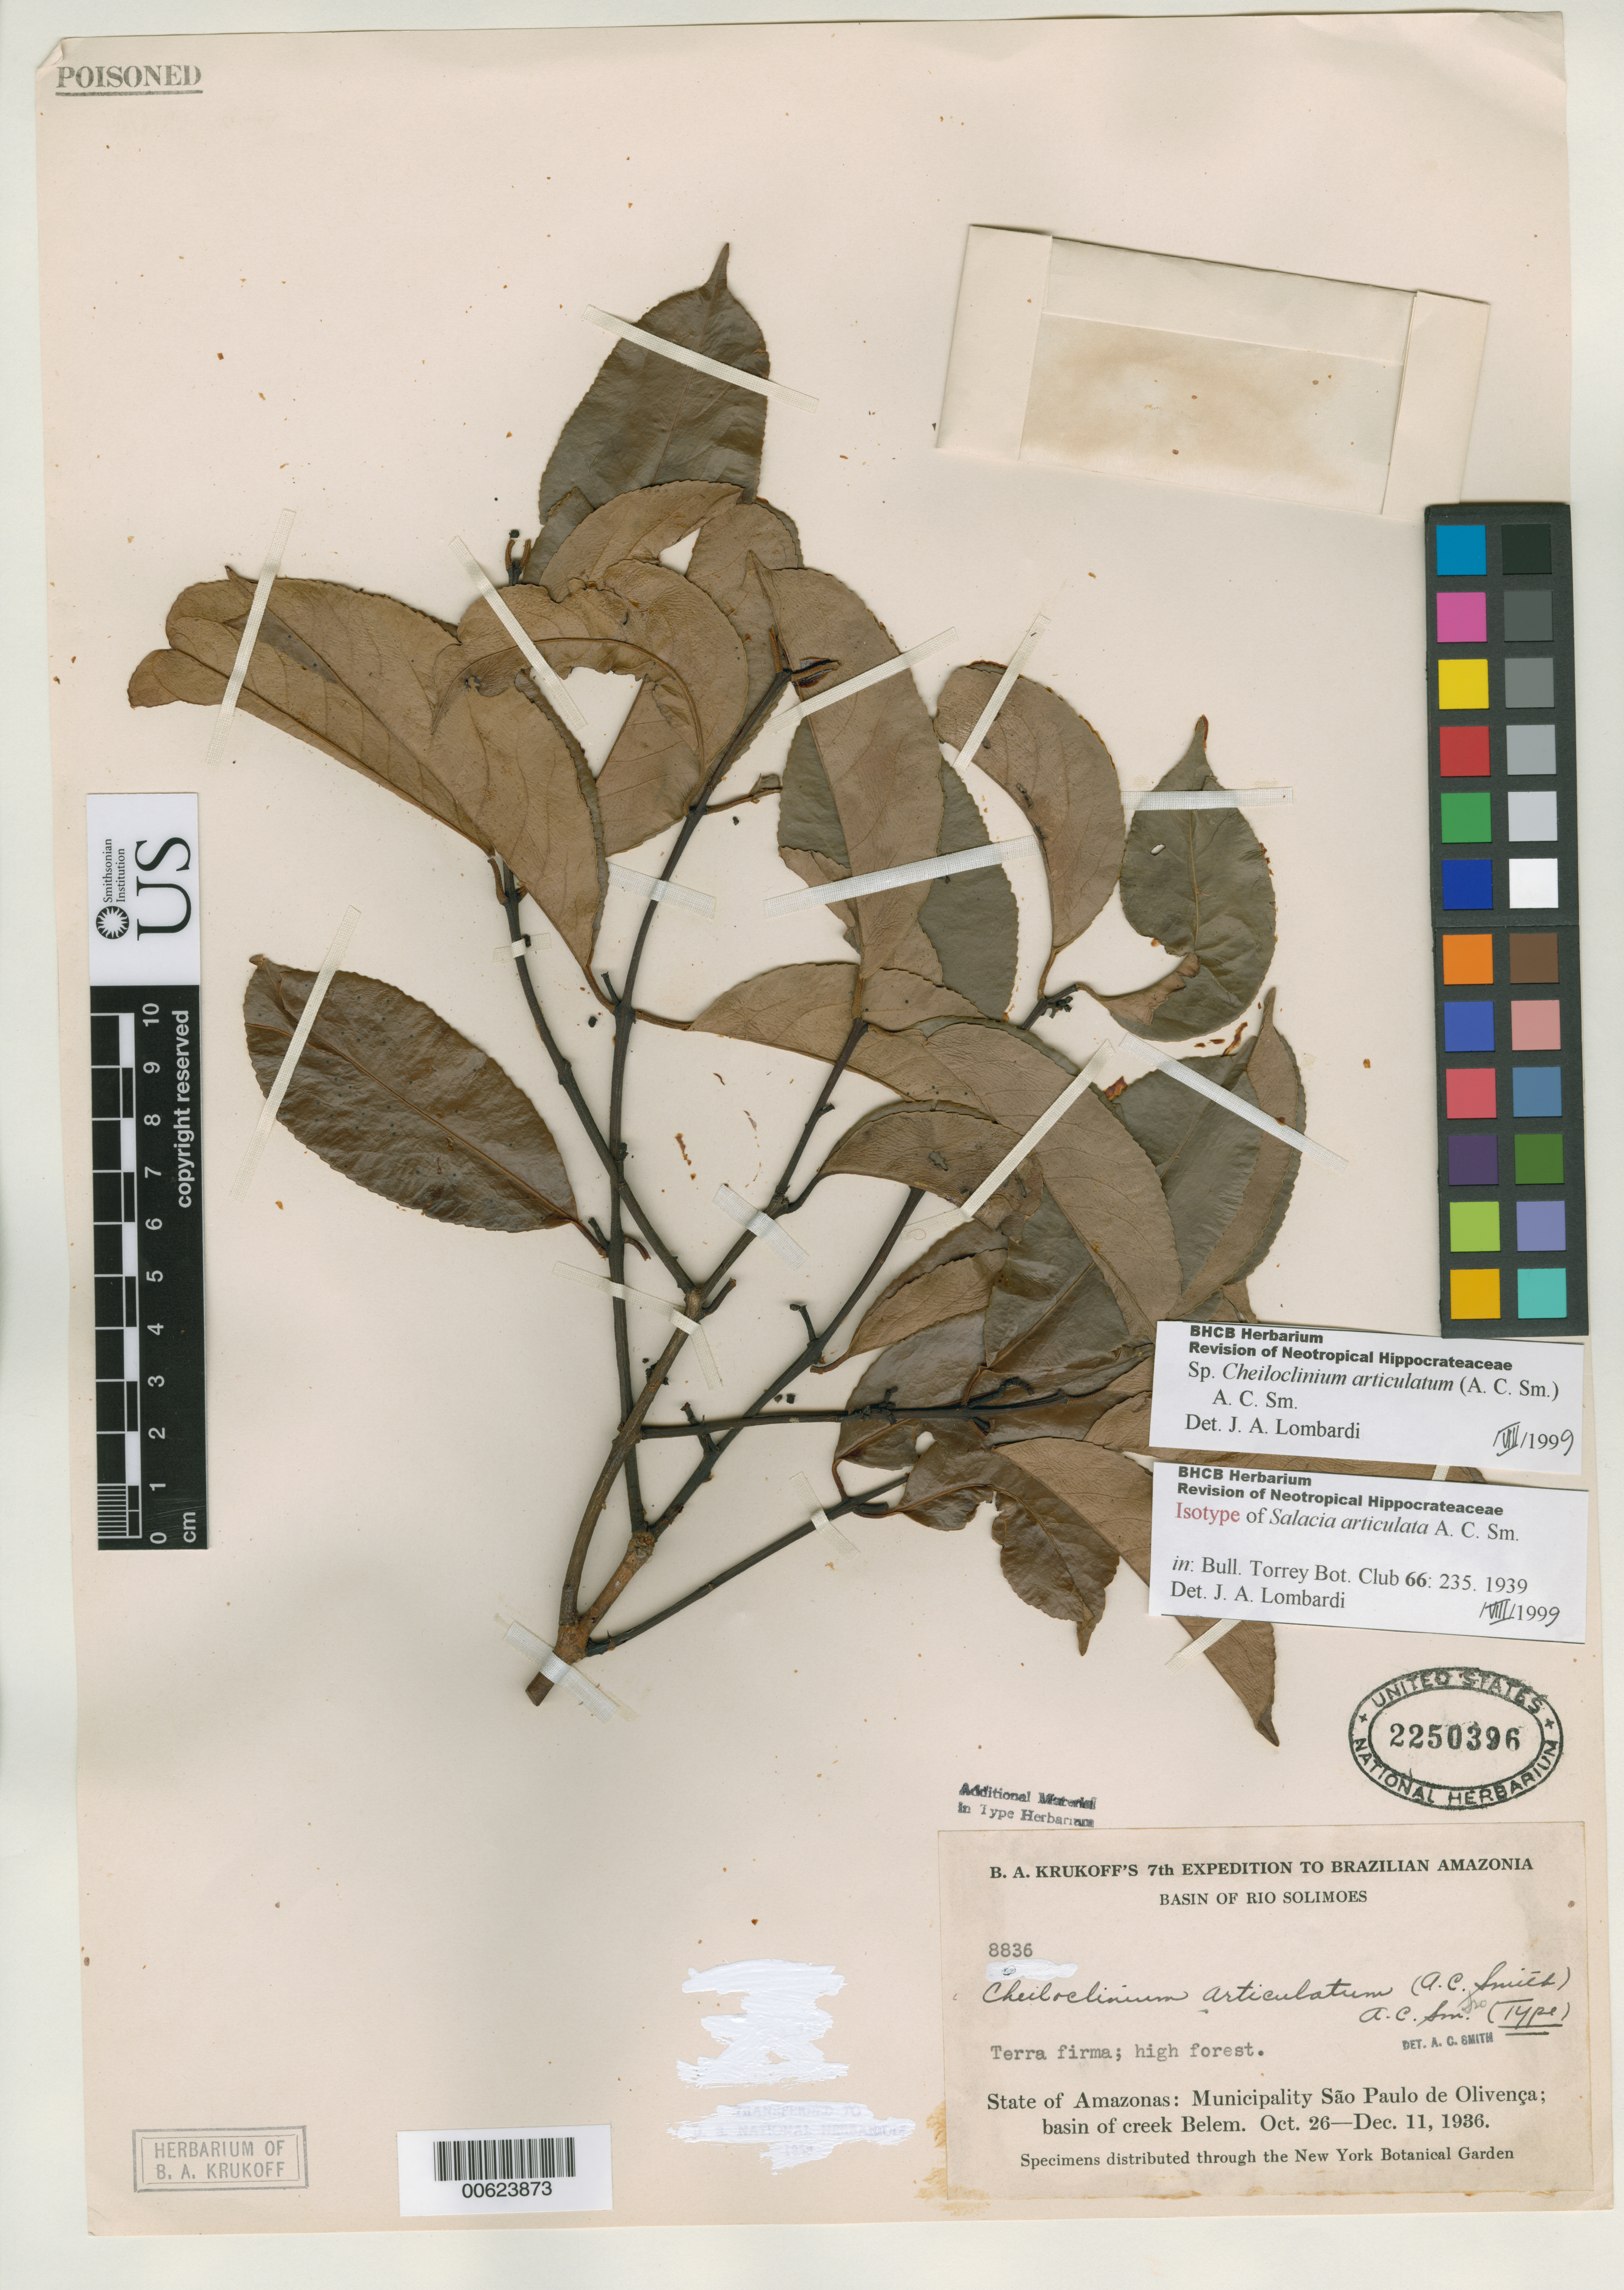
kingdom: Plantae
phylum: Tracheophyta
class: Magnoliopsida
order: Celastrales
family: Celastraceae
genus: Salacia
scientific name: Salacia articulata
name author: A.C. Sm.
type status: Isotype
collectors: B. A. Krukoff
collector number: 8836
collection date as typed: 26 Oct 1936 to 11 Dec 1936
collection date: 1936-10-26/1936-12-11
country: Brazil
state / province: Amazonas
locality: São Paolo de Olivença. Basin of creek Belem.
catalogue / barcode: US 2250396